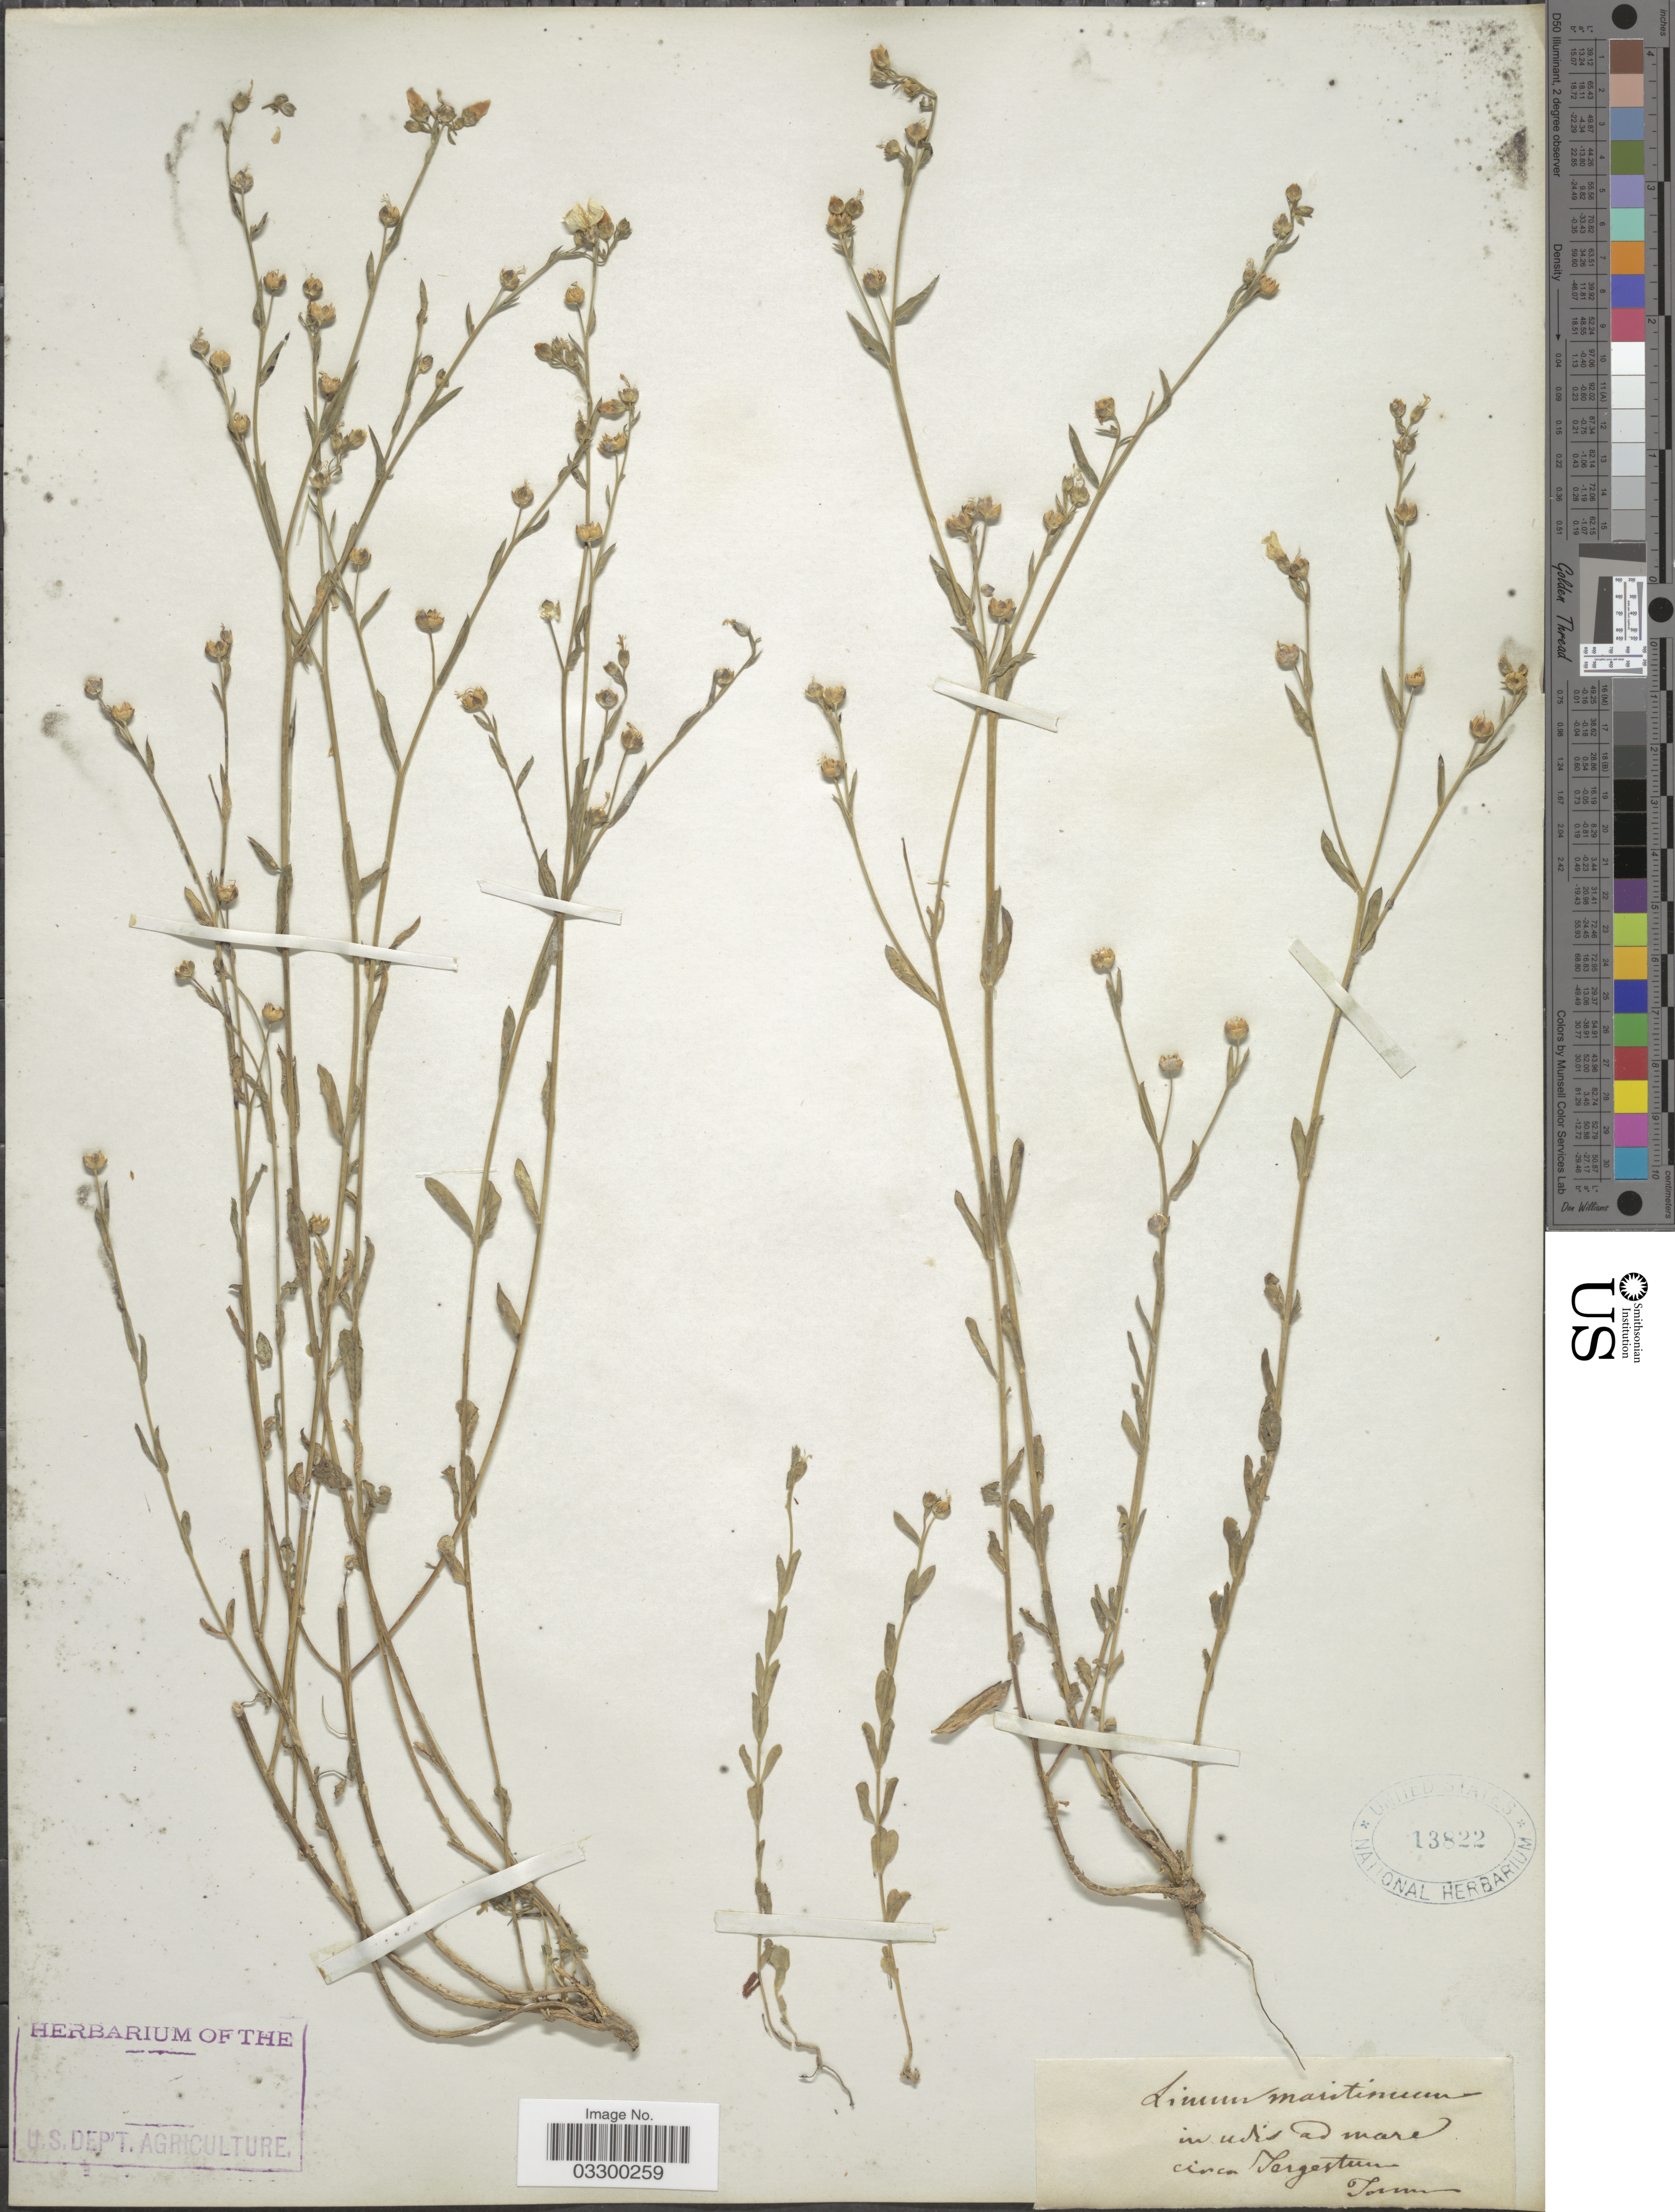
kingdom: Plantae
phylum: Tracheophyta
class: Magnoliopsida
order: Malpighiales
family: Linaceae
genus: Linum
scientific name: Linum maritimum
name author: L.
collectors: Temu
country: Italy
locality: In udis [interpreted] ad mare circa Tergestum.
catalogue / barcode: US 13822